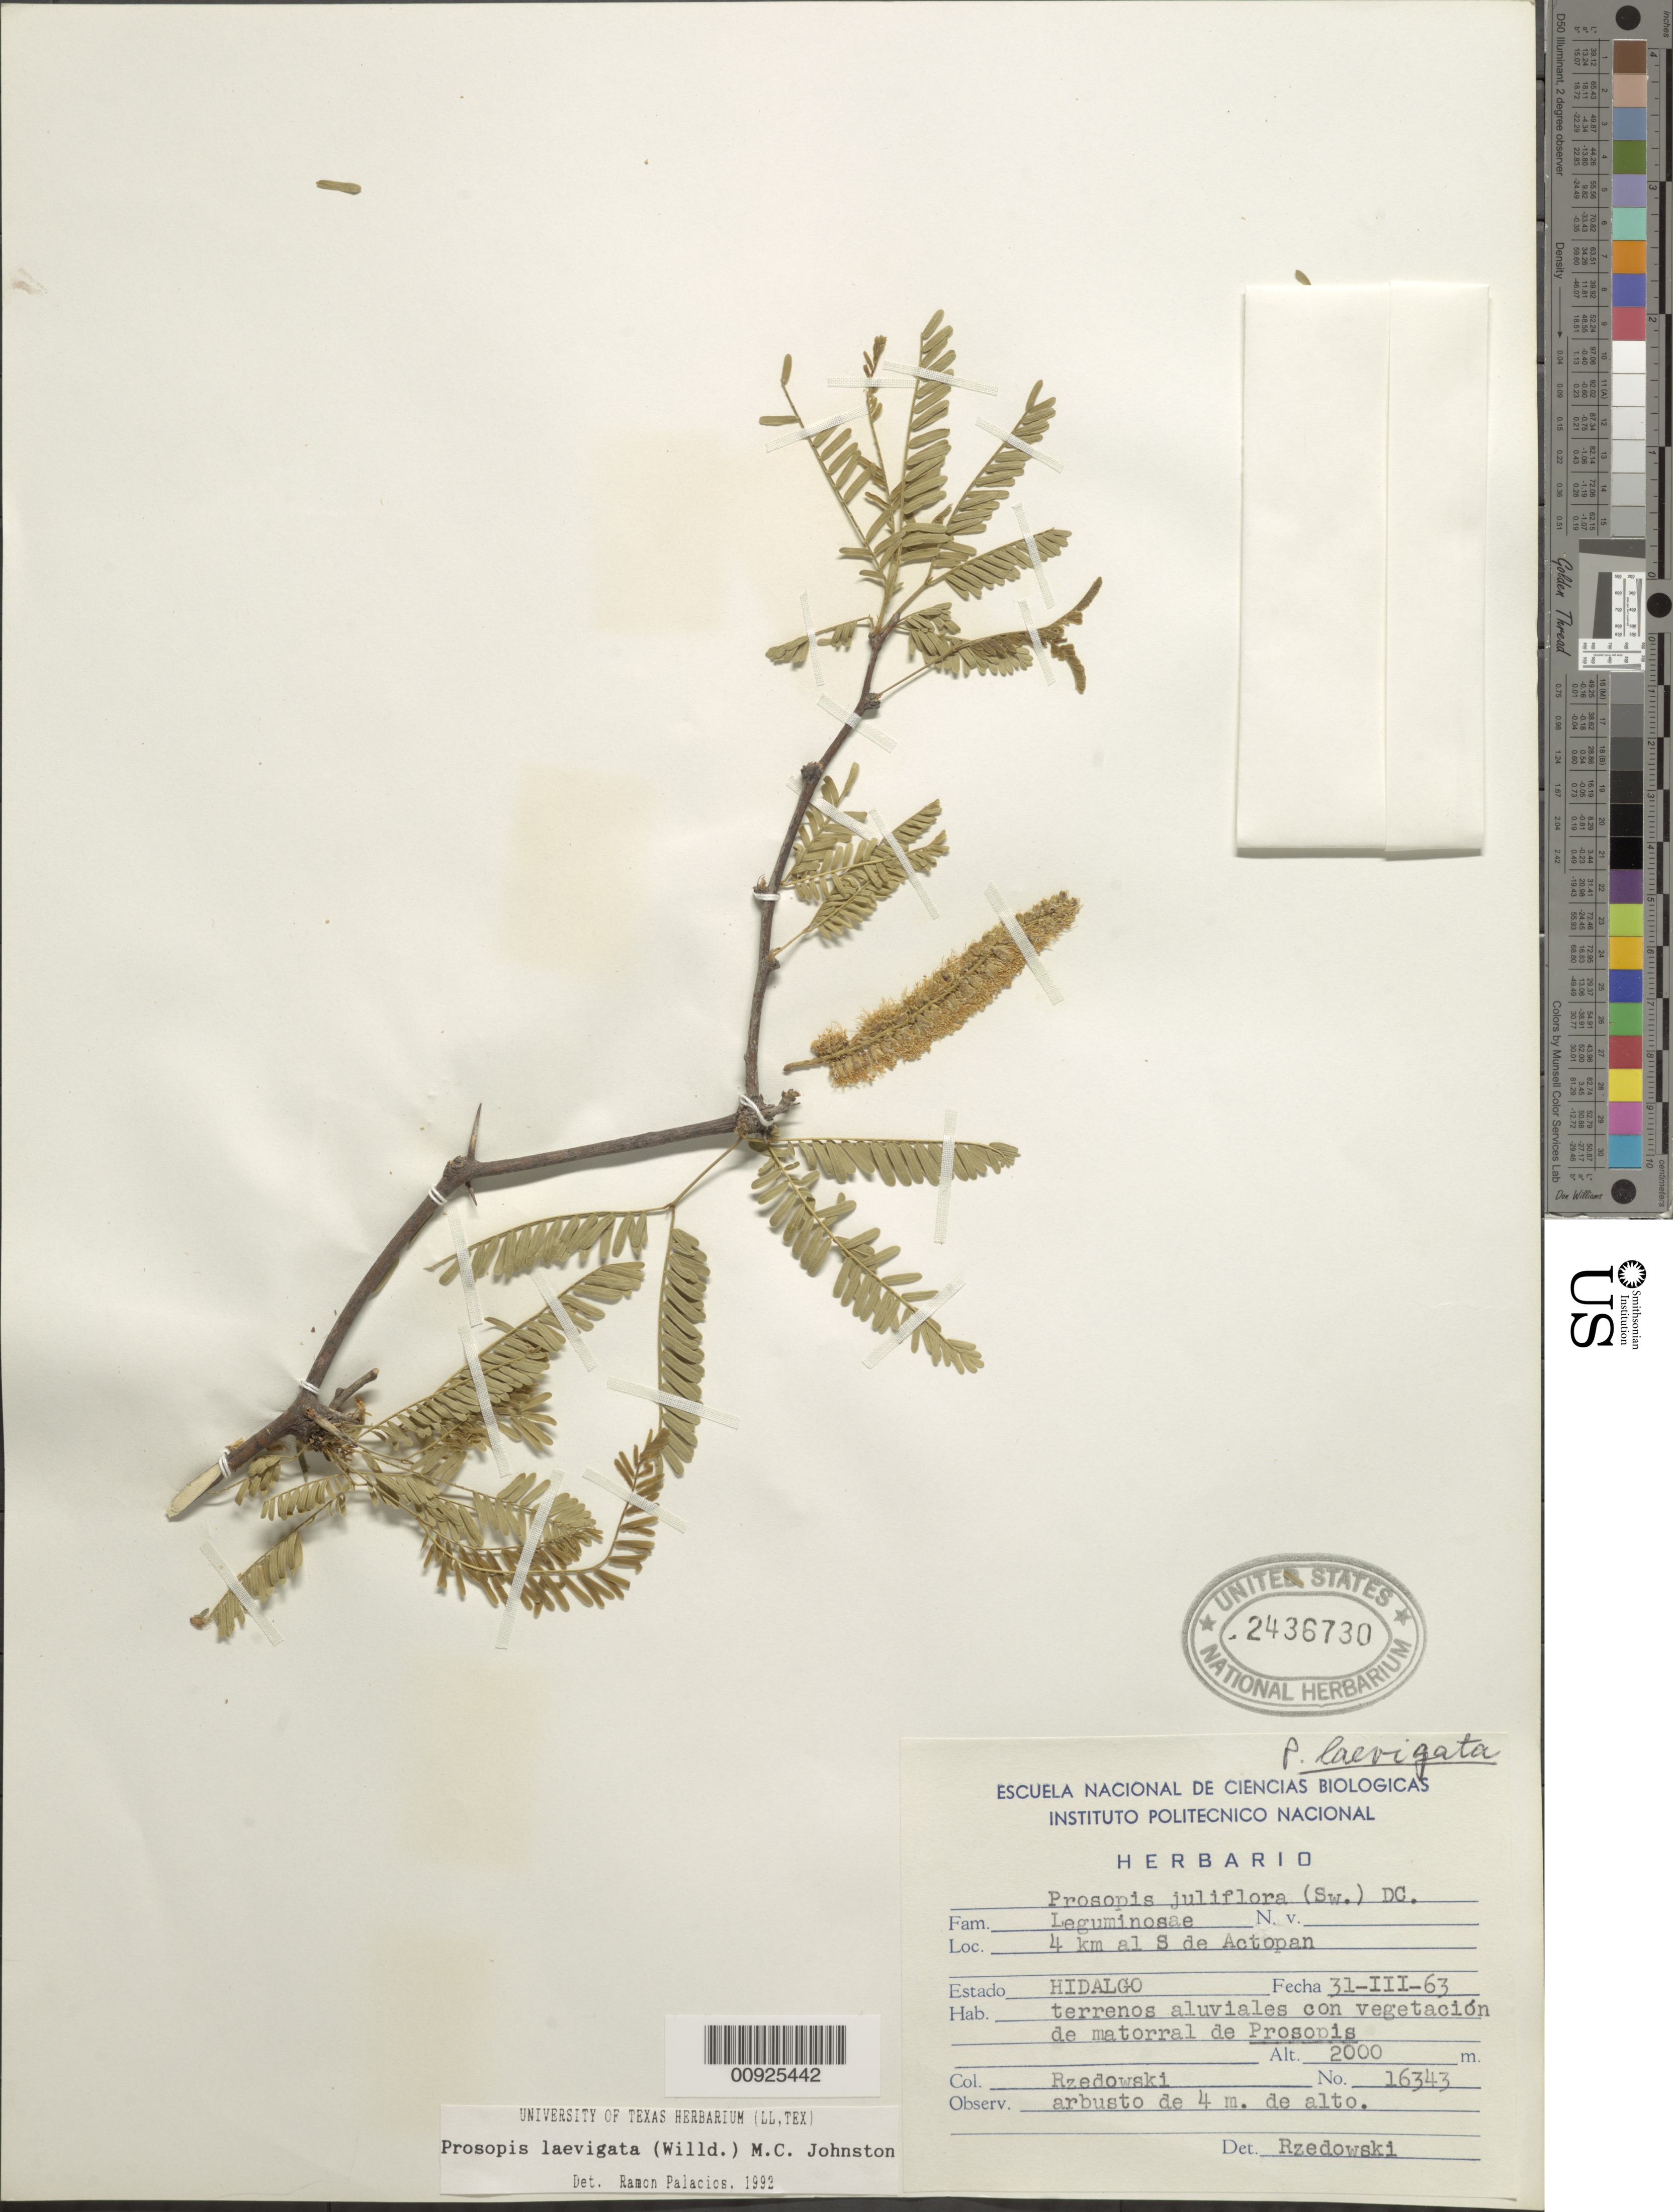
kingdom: Plantae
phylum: Tracheophyta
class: Magnoliopsida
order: Fabales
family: Fabaceae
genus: Neltuma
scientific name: Neltuma laevigata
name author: (Humb. & Bonpl. ex Willd.) Britton & Rose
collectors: J. Rzedowski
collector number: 16343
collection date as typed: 31 Mar 1963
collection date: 1963-03-31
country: Mexico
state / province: Hidalgo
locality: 4 km al S de Actopan, Estado Hidalgo.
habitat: Terrenos aluviales con vegetación de matorral de Prosopis.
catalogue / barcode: US 2436730